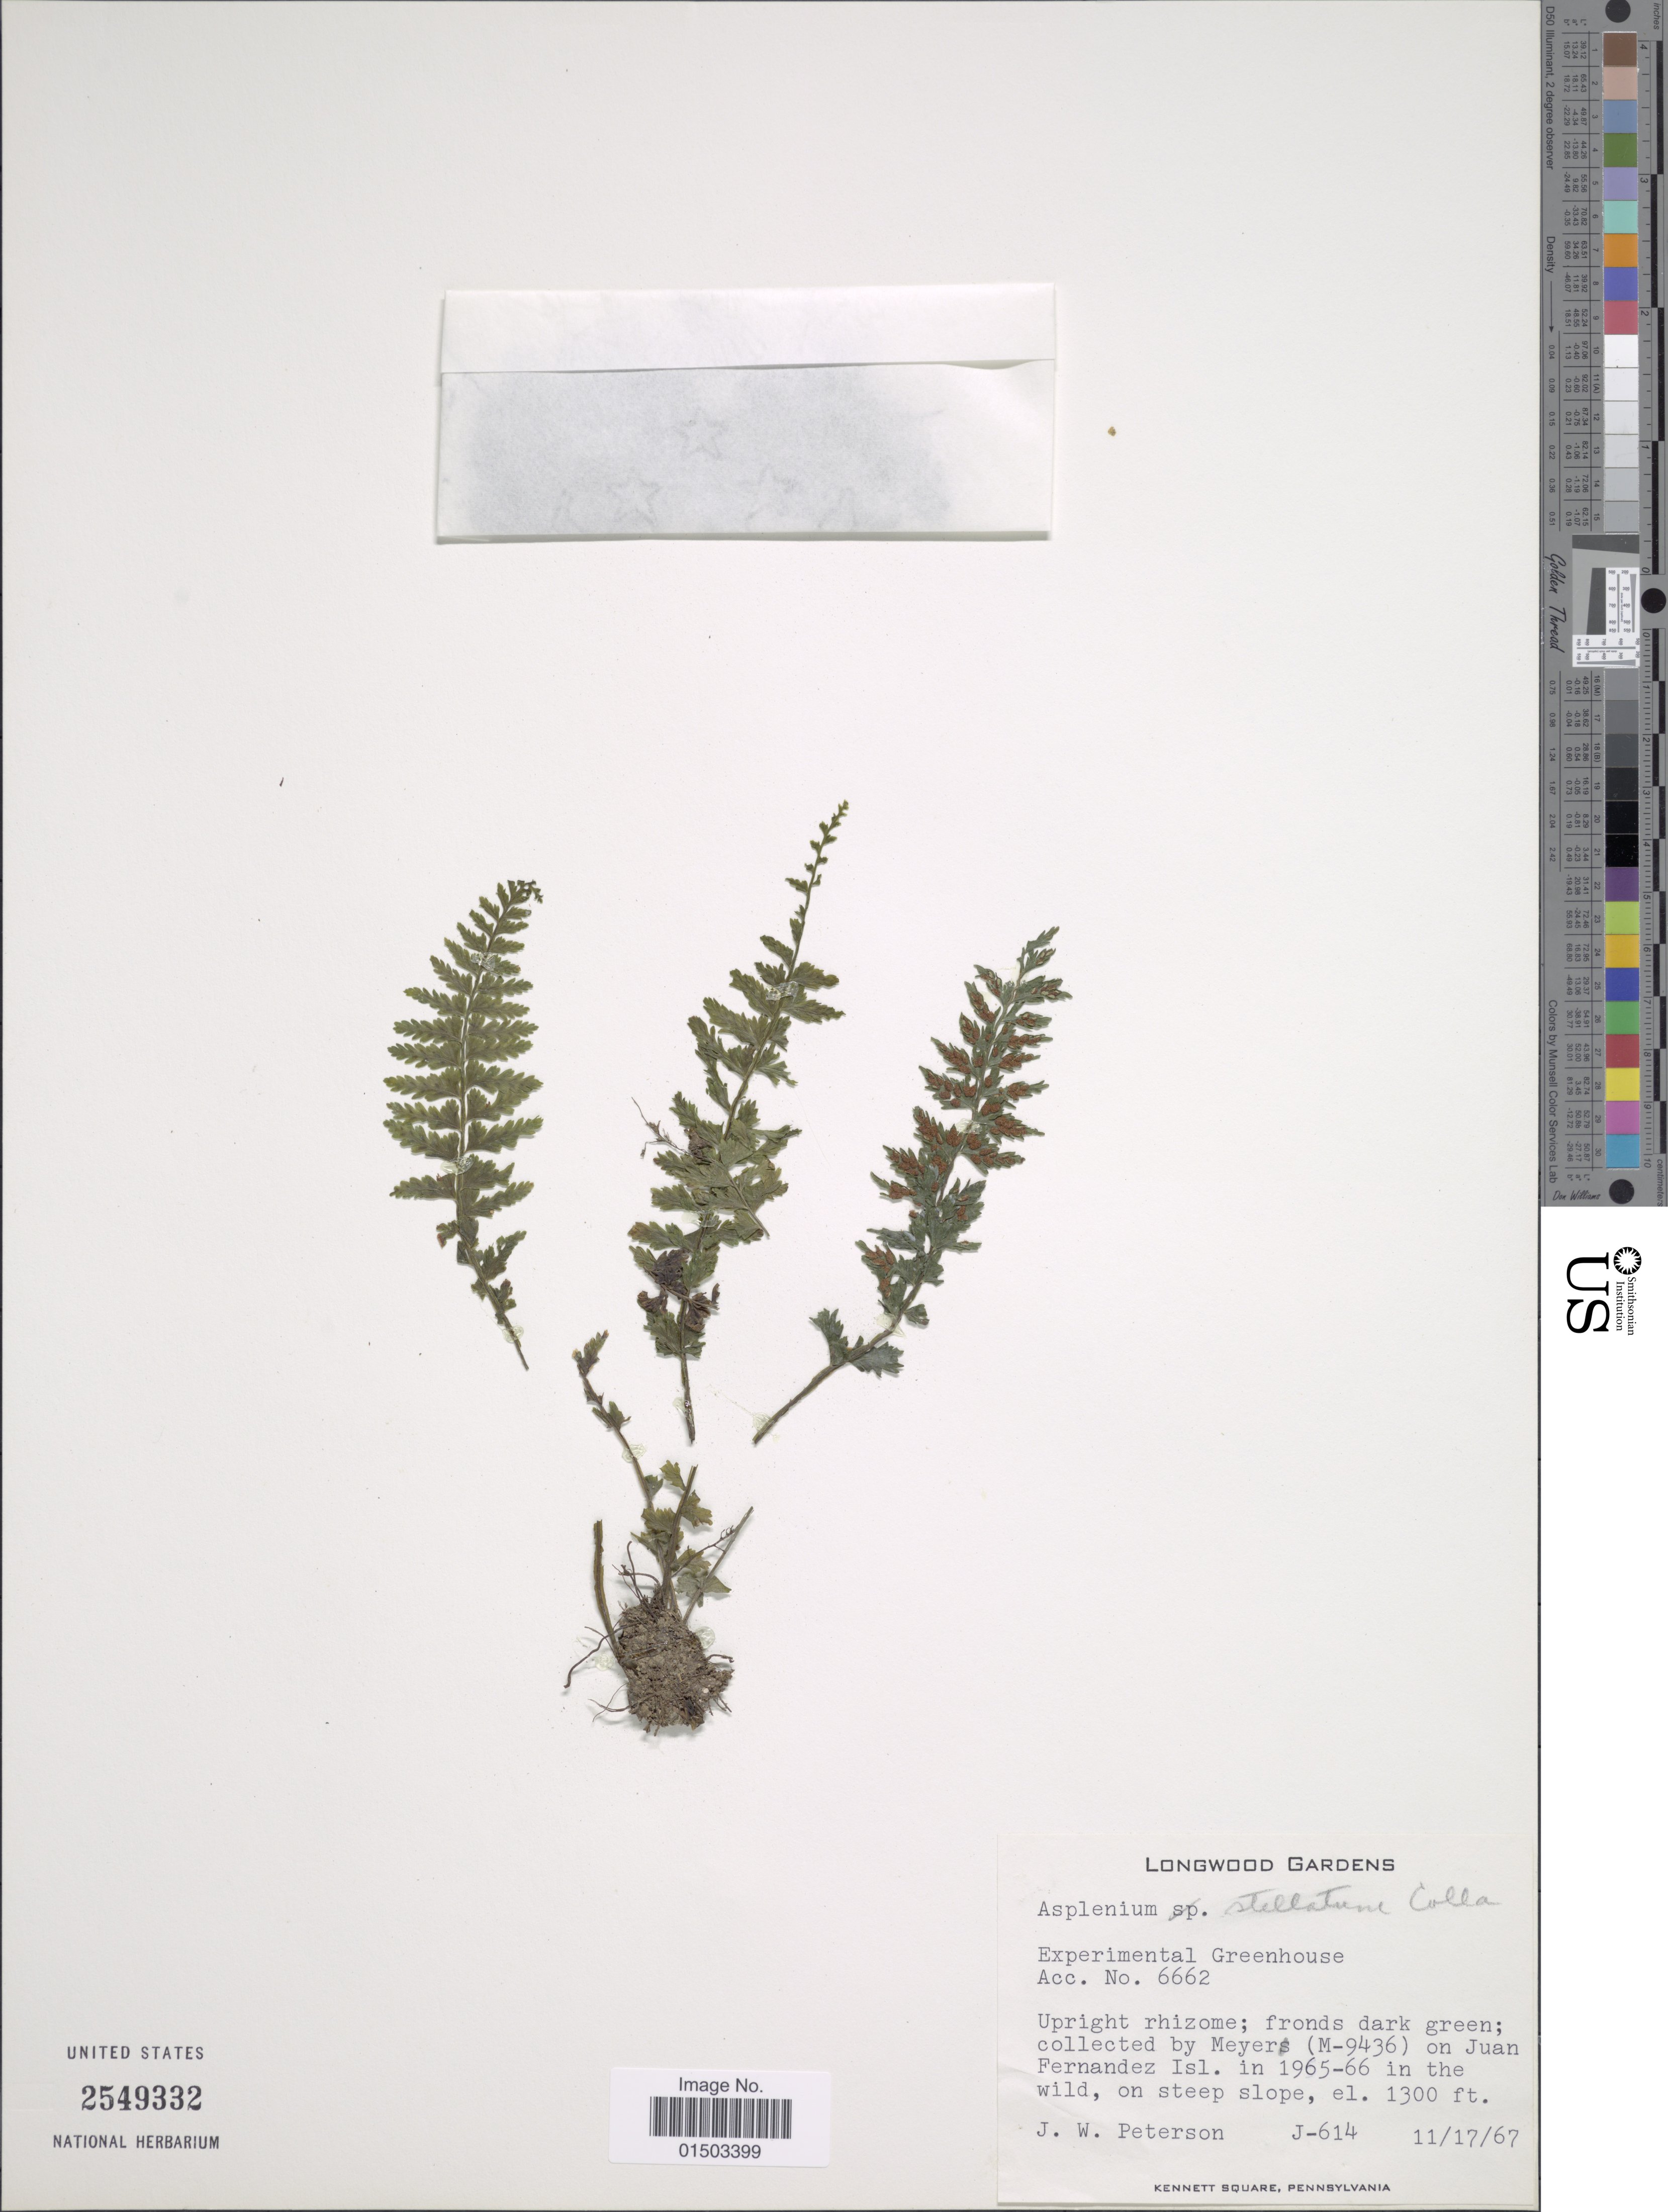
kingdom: Plantae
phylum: Tracheophyta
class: Polypodiopsida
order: Polypodiales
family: Aspleniaceae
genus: Asplenium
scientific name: Asplenium stellatum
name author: Colla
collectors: J. W. Peterson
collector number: J-614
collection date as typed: Transcribed d/m/y: 17/11/67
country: United States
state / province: Pennsylvania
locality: Longwood Gardens. Experimental Greenhouse Acc. No. 6662. Kennet square, Pennsylvania.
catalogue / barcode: US 2549332